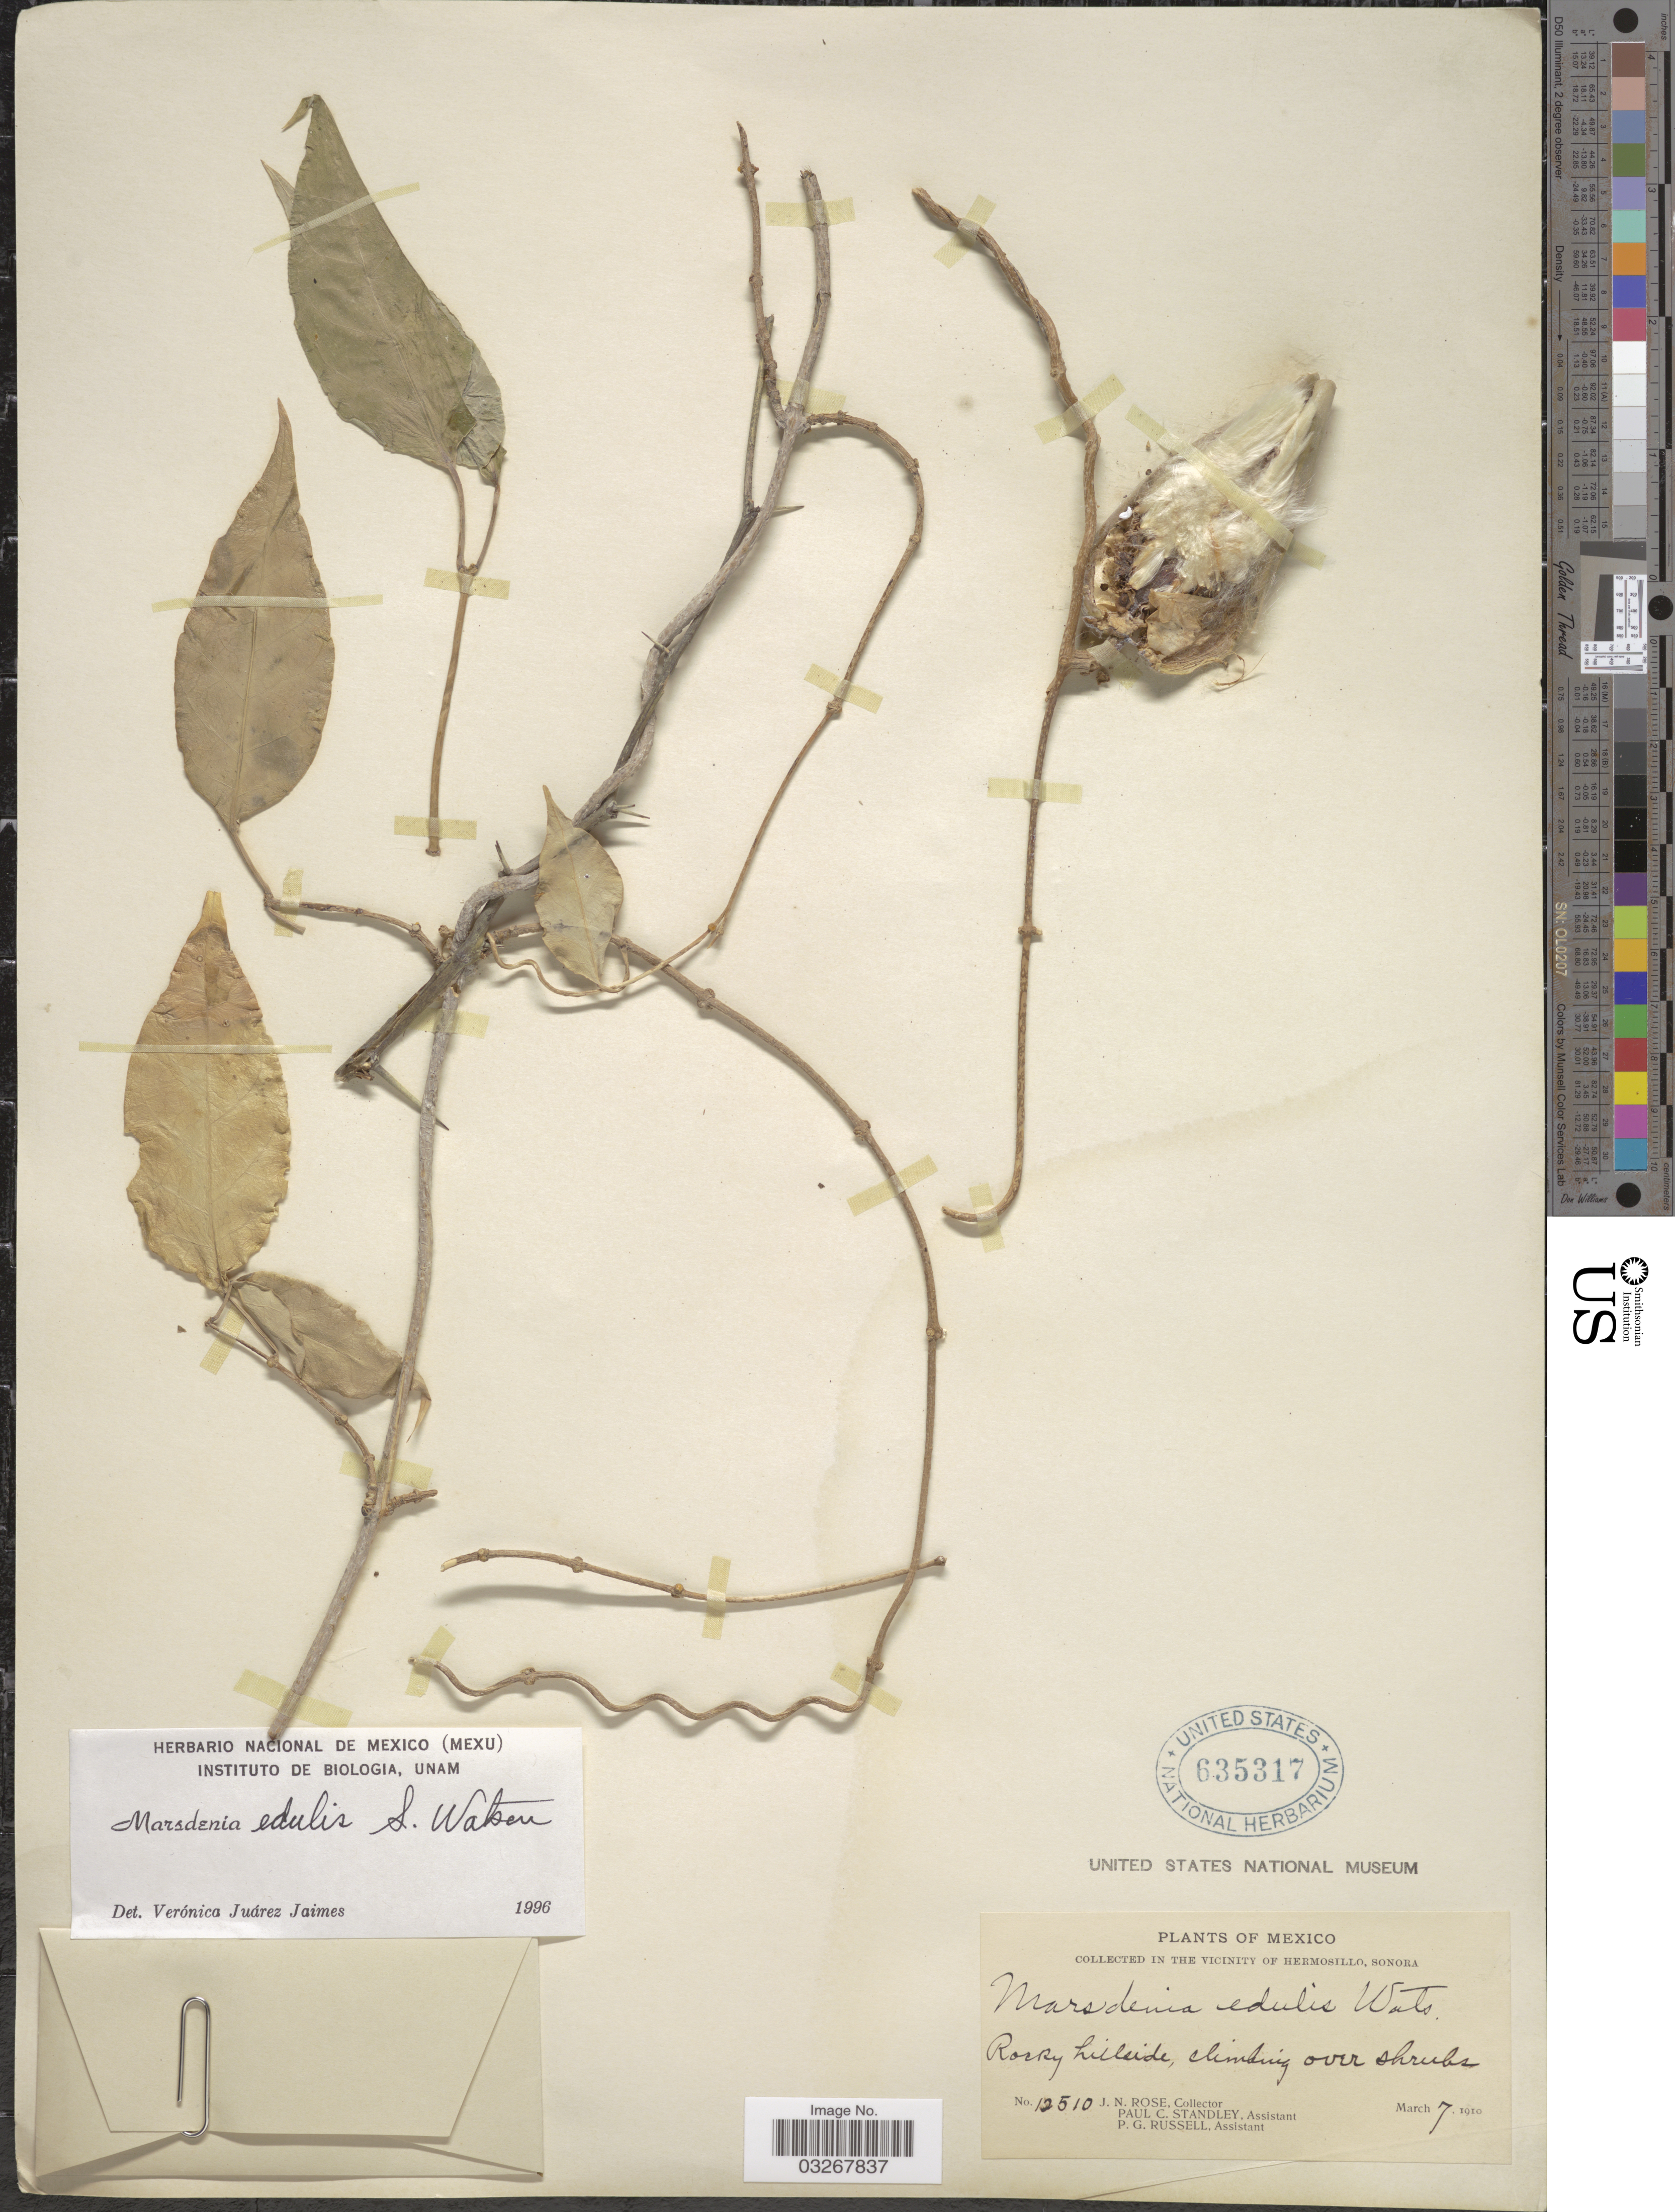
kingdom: Plantae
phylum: Tracheophyta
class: Magnoliopsida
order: Gentianales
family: Apocynaceae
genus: Marsdenia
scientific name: Marsdenia edulis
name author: S. Watson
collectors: J. N. Rose, P. C. Standley & P. G. Russell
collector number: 12510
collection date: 1910-03-07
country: Mexico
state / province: Sonora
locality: Vicinity of Hermosillo.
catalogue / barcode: US 635317